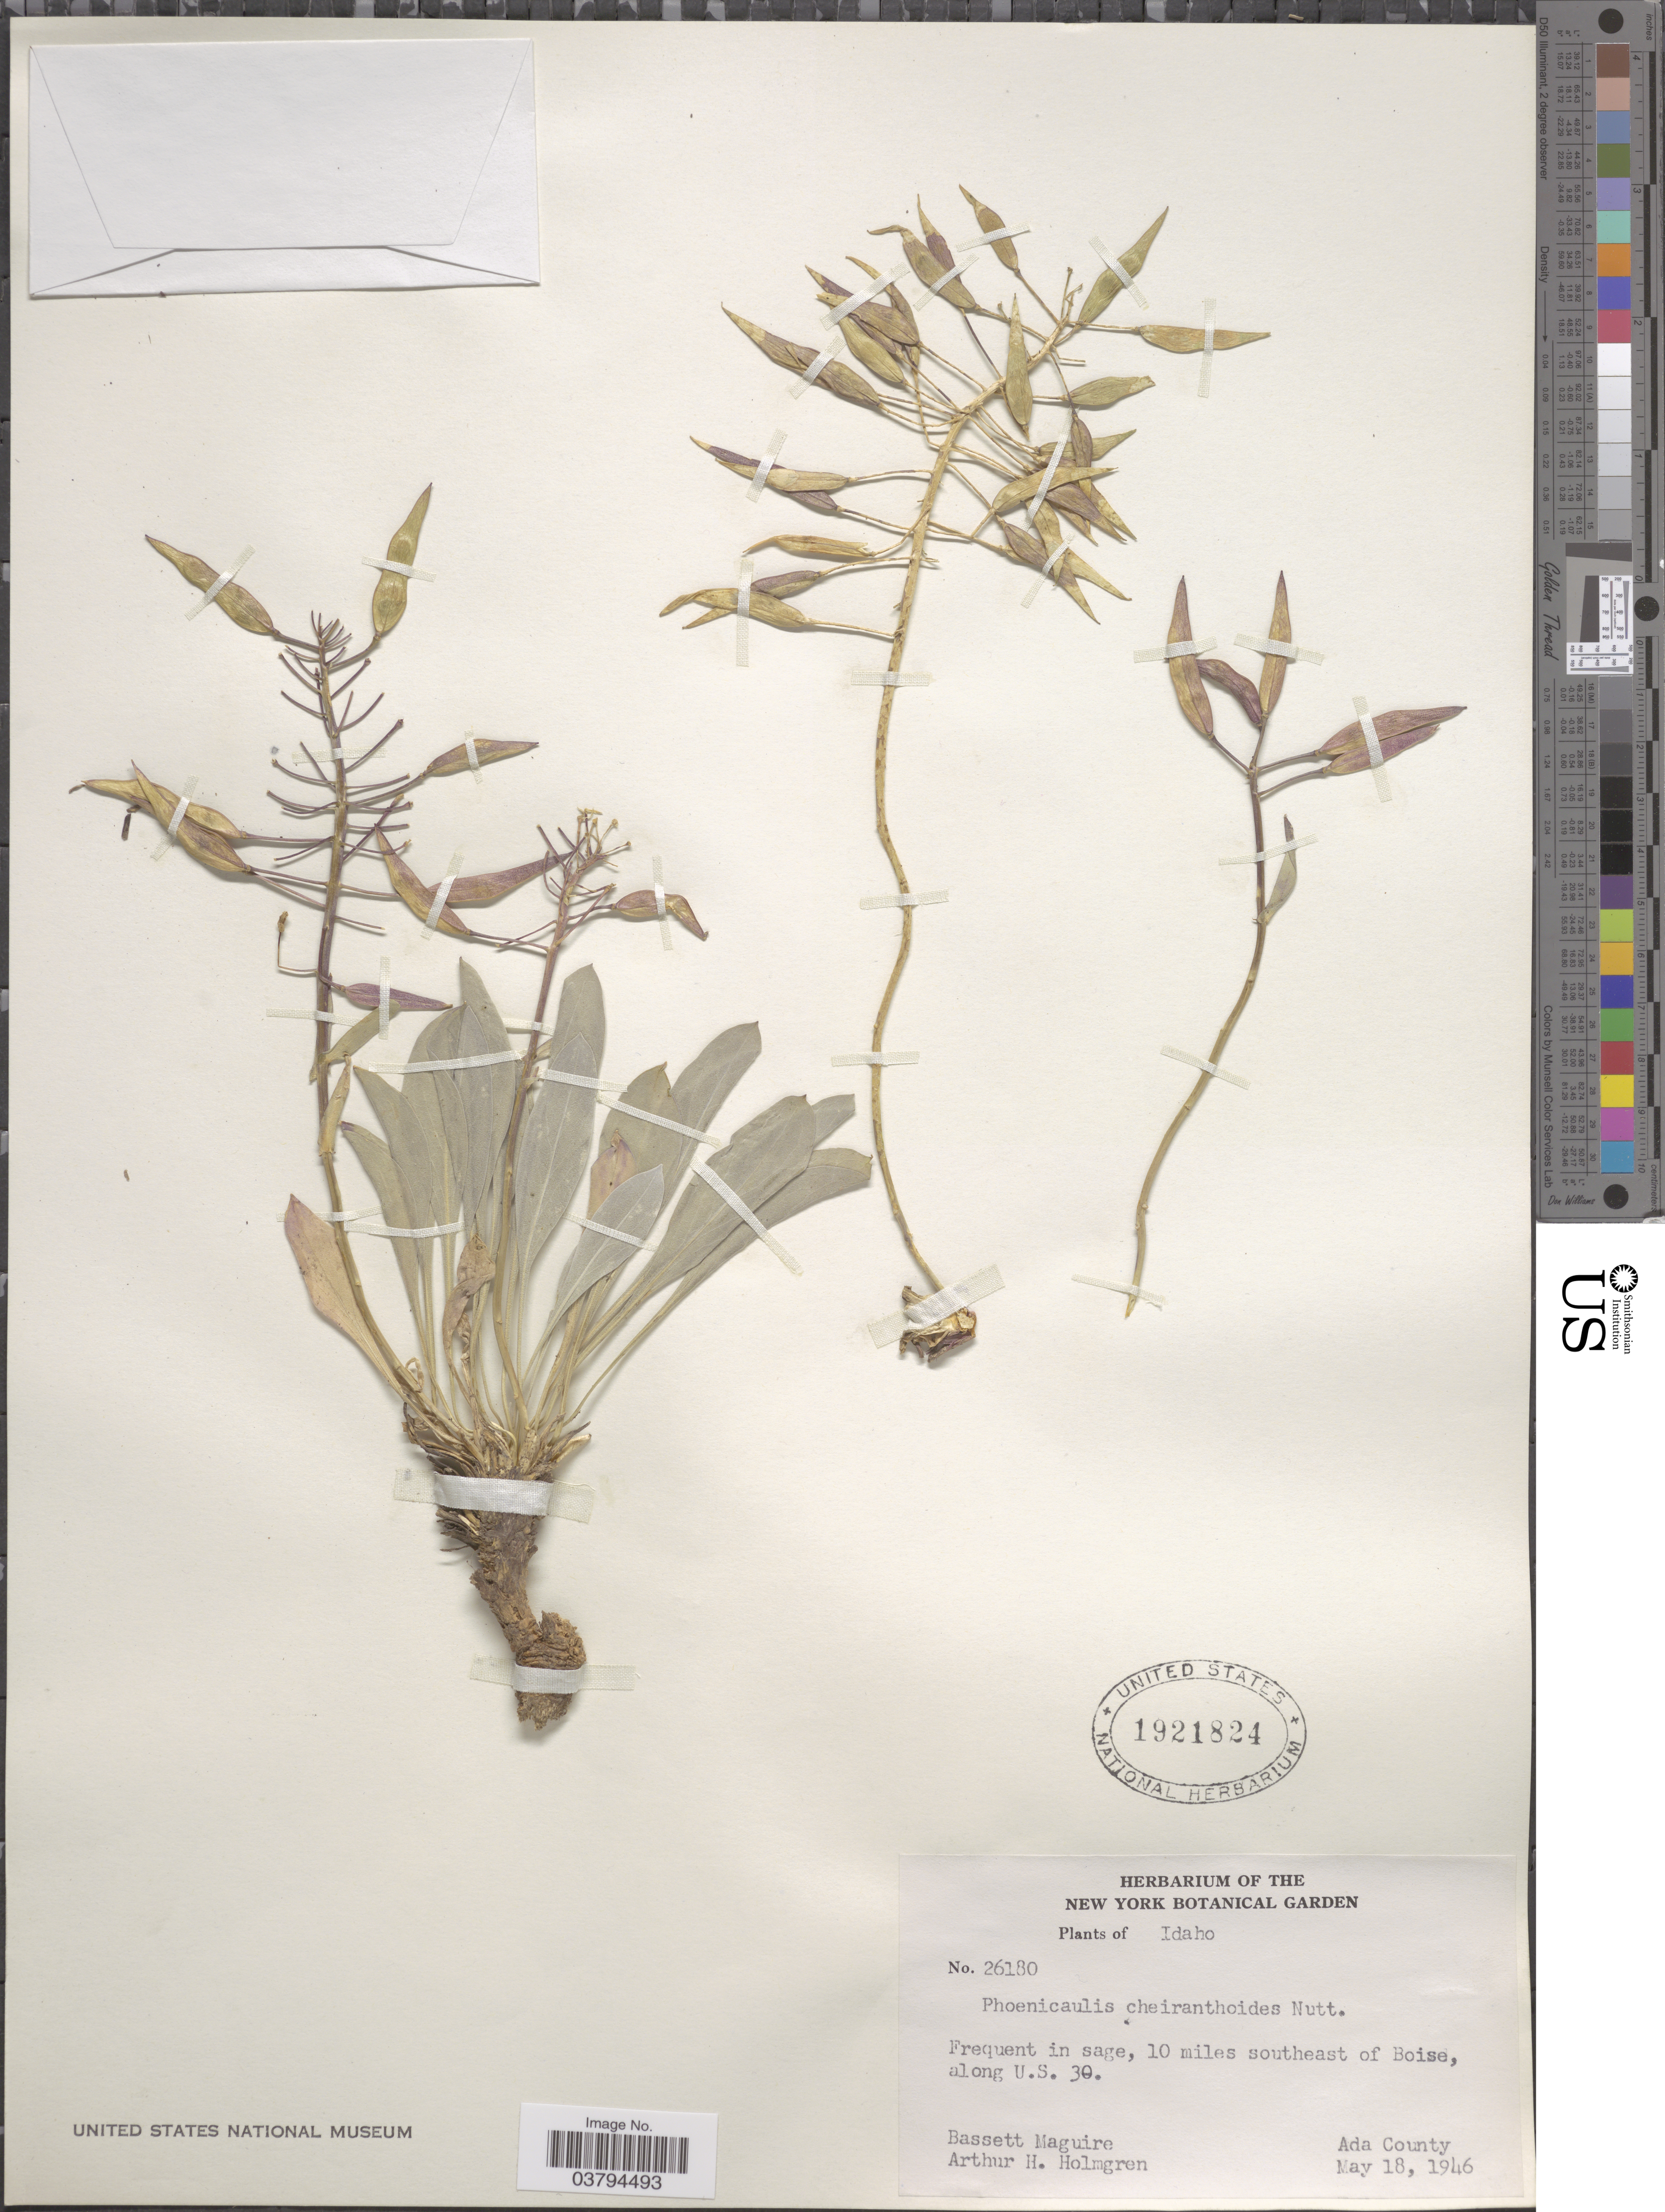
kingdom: Plantae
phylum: Tracheophyta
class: Magnoliopsida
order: Brassicales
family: Brassicaceae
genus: Phoenicaulis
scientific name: Phoenicaulis cheiranthoides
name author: Nutt.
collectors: B. Maguire & A. H. Holmgren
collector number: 26180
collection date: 1946-05-18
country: United States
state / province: Idaho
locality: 10 miles southeast of Boise, along U.S. 30.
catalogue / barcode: US 1921824